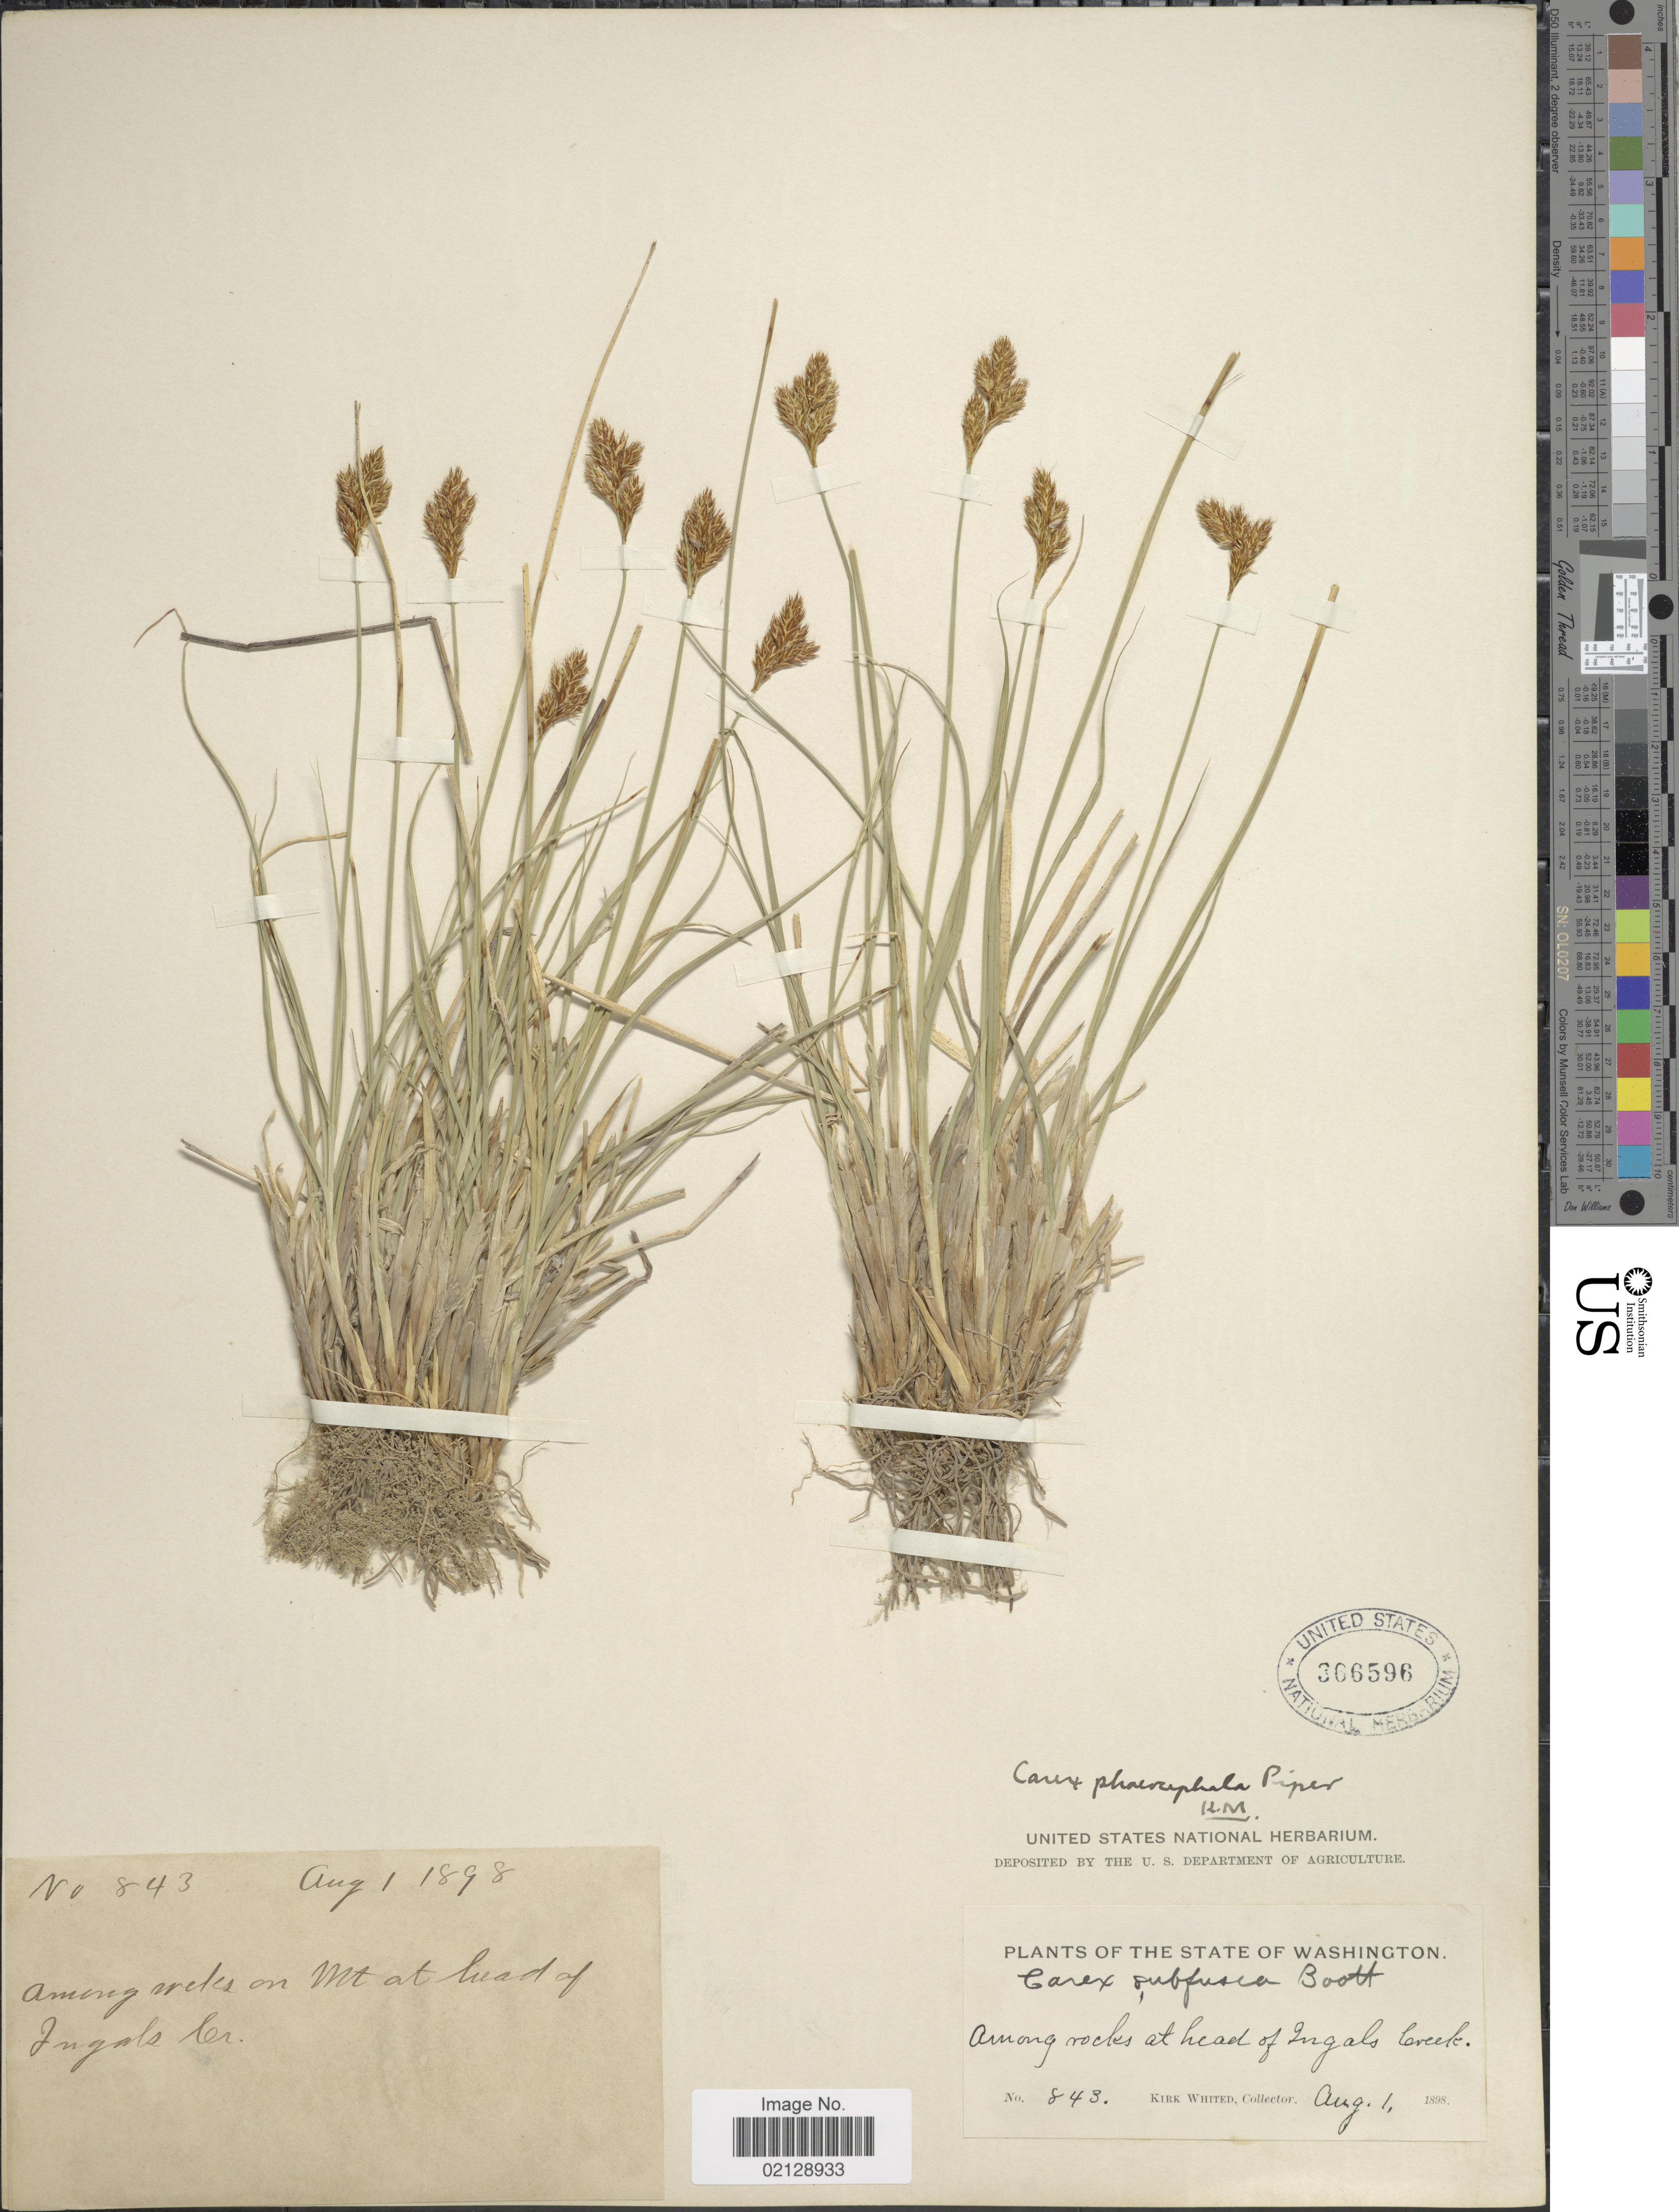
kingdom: Plantae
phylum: Tracheophyta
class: Liliopsida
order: Poales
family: Cyperaceae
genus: Carex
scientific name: Carex phaeocephala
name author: Piper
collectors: K. Whited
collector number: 843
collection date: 1898-08-01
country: United States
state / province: Washington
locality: Among rocks at head of Ingals Creek.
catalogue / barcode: US 366596